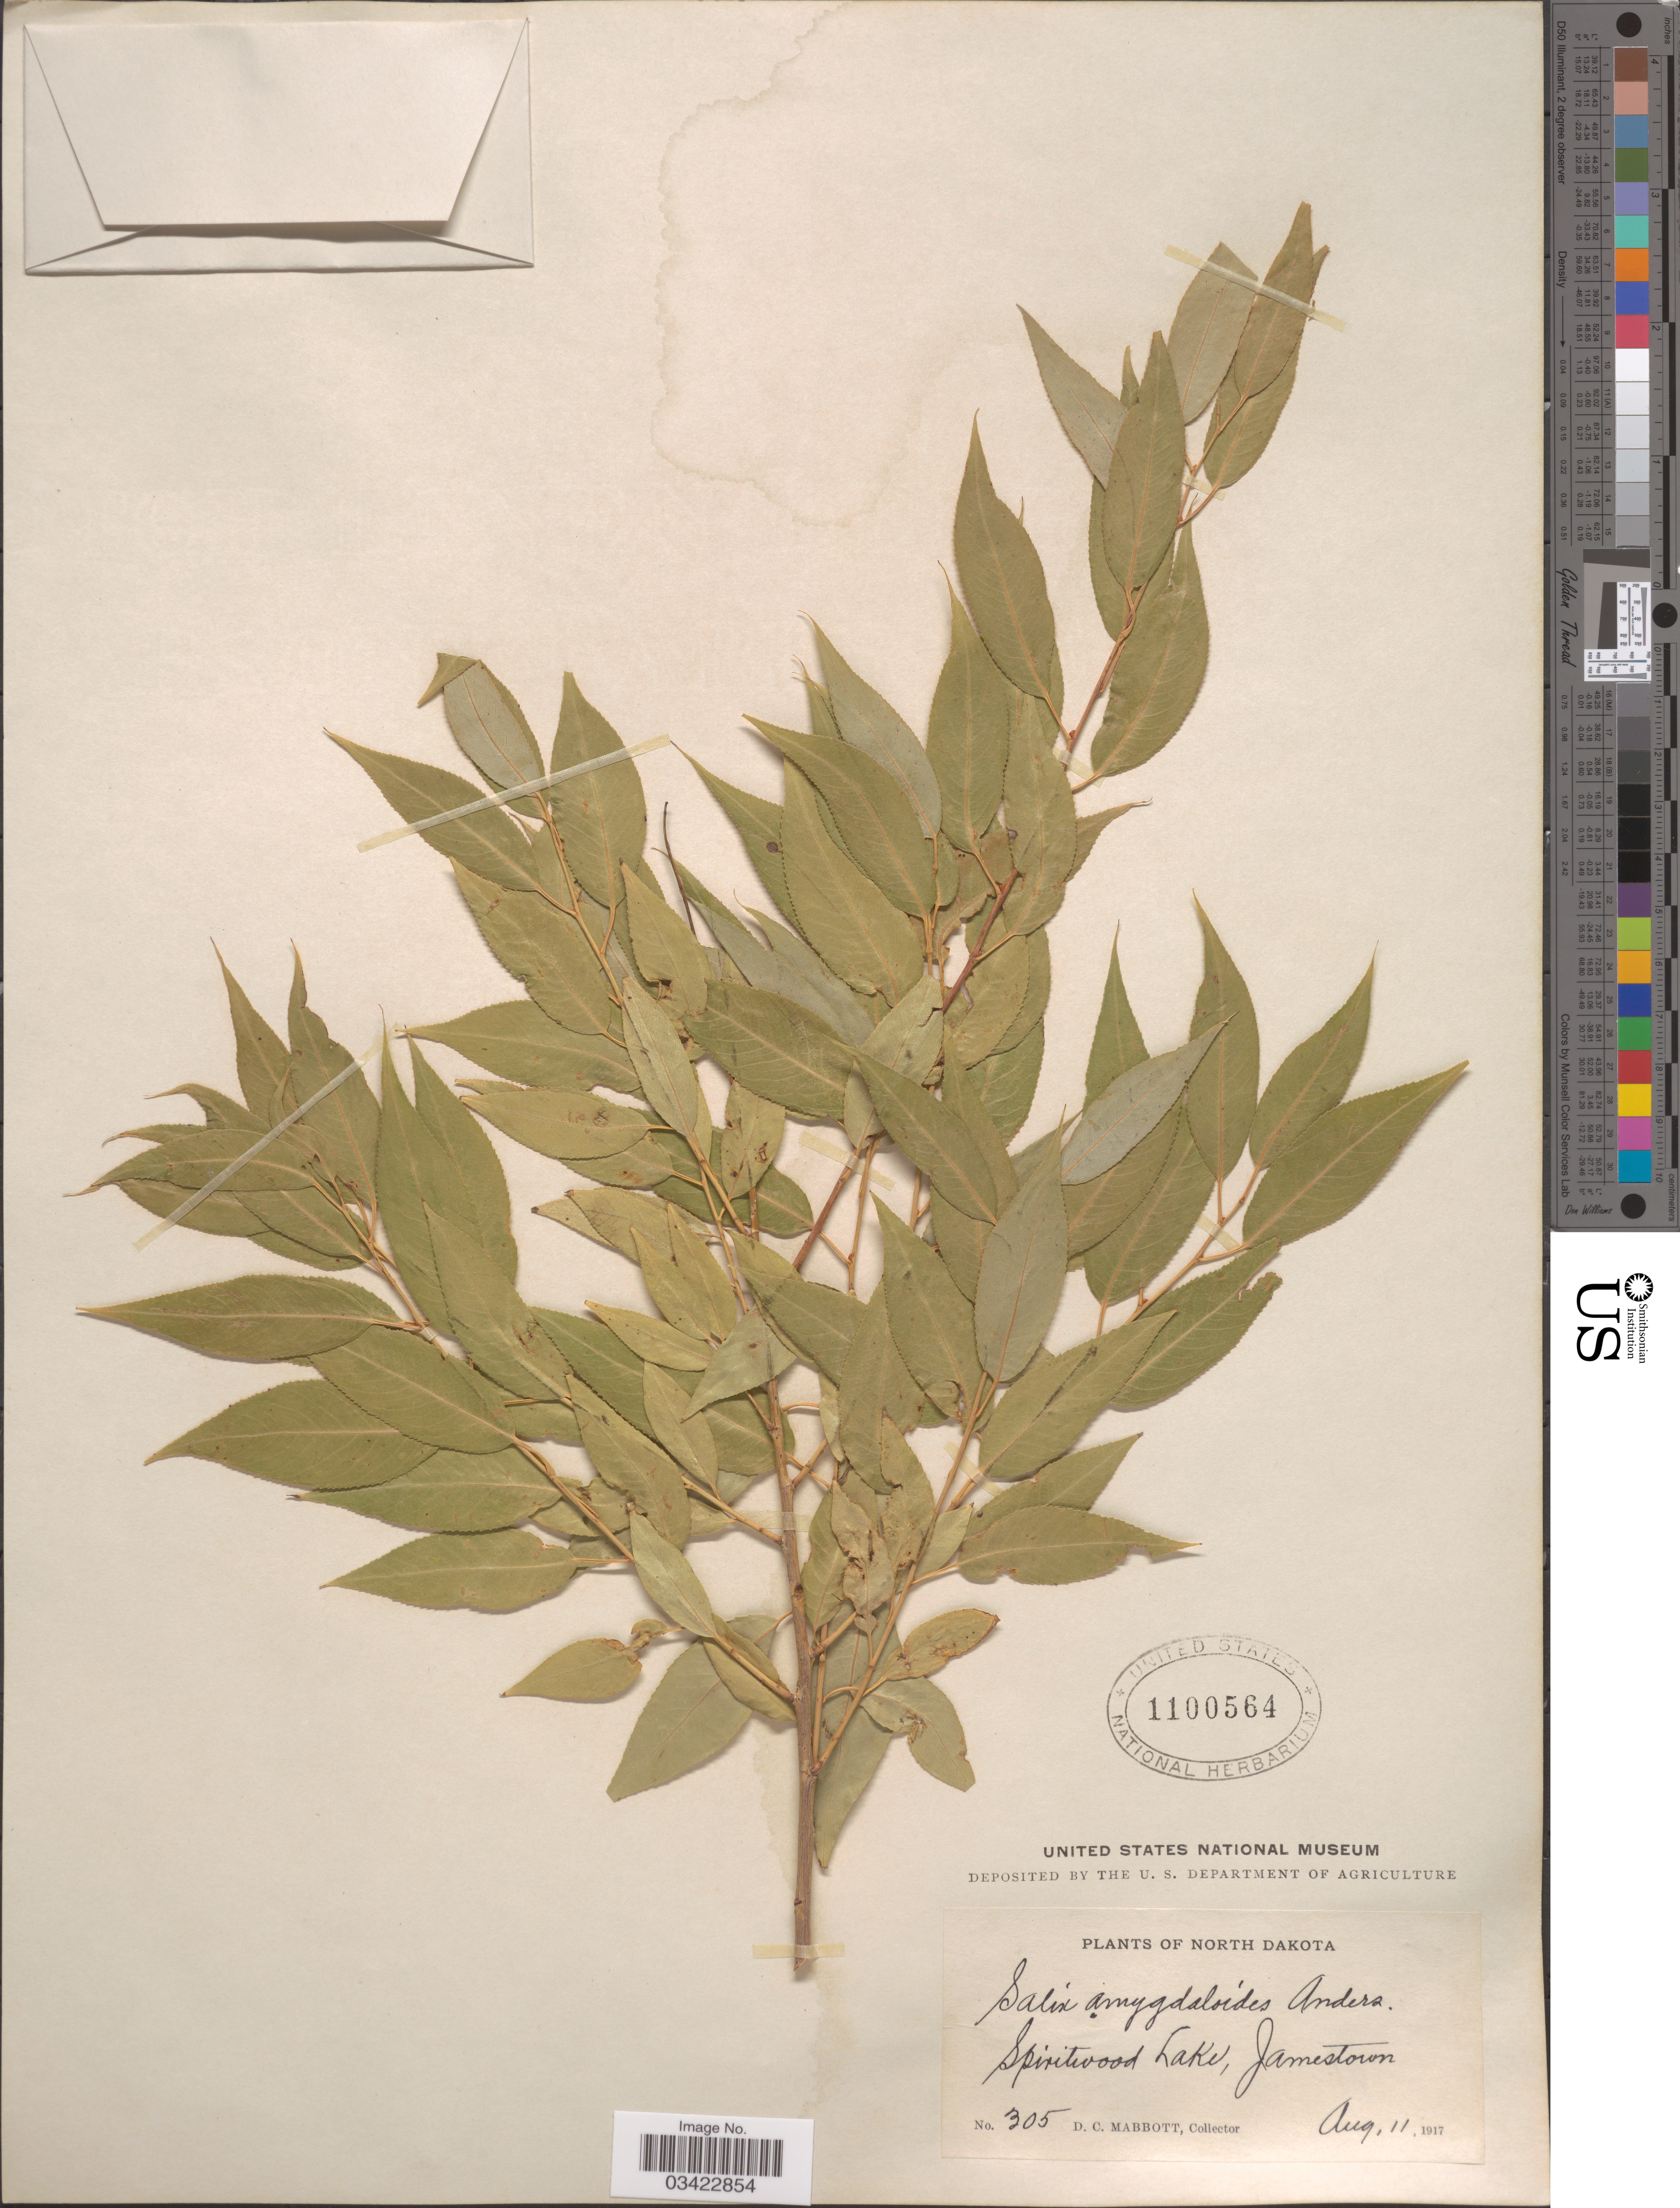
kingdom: Plantae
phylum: Tracheophyta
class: Magnoliopsida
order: Malpighiales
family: Salicaceae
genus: Salix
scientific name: Salix amygdaloides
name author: Andersson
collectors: D. Mabbott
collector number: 305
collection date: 1917-08-11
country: United States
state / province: North Dakota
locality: Spiritwood Lake, Jamestown.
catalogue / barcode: US 1100564